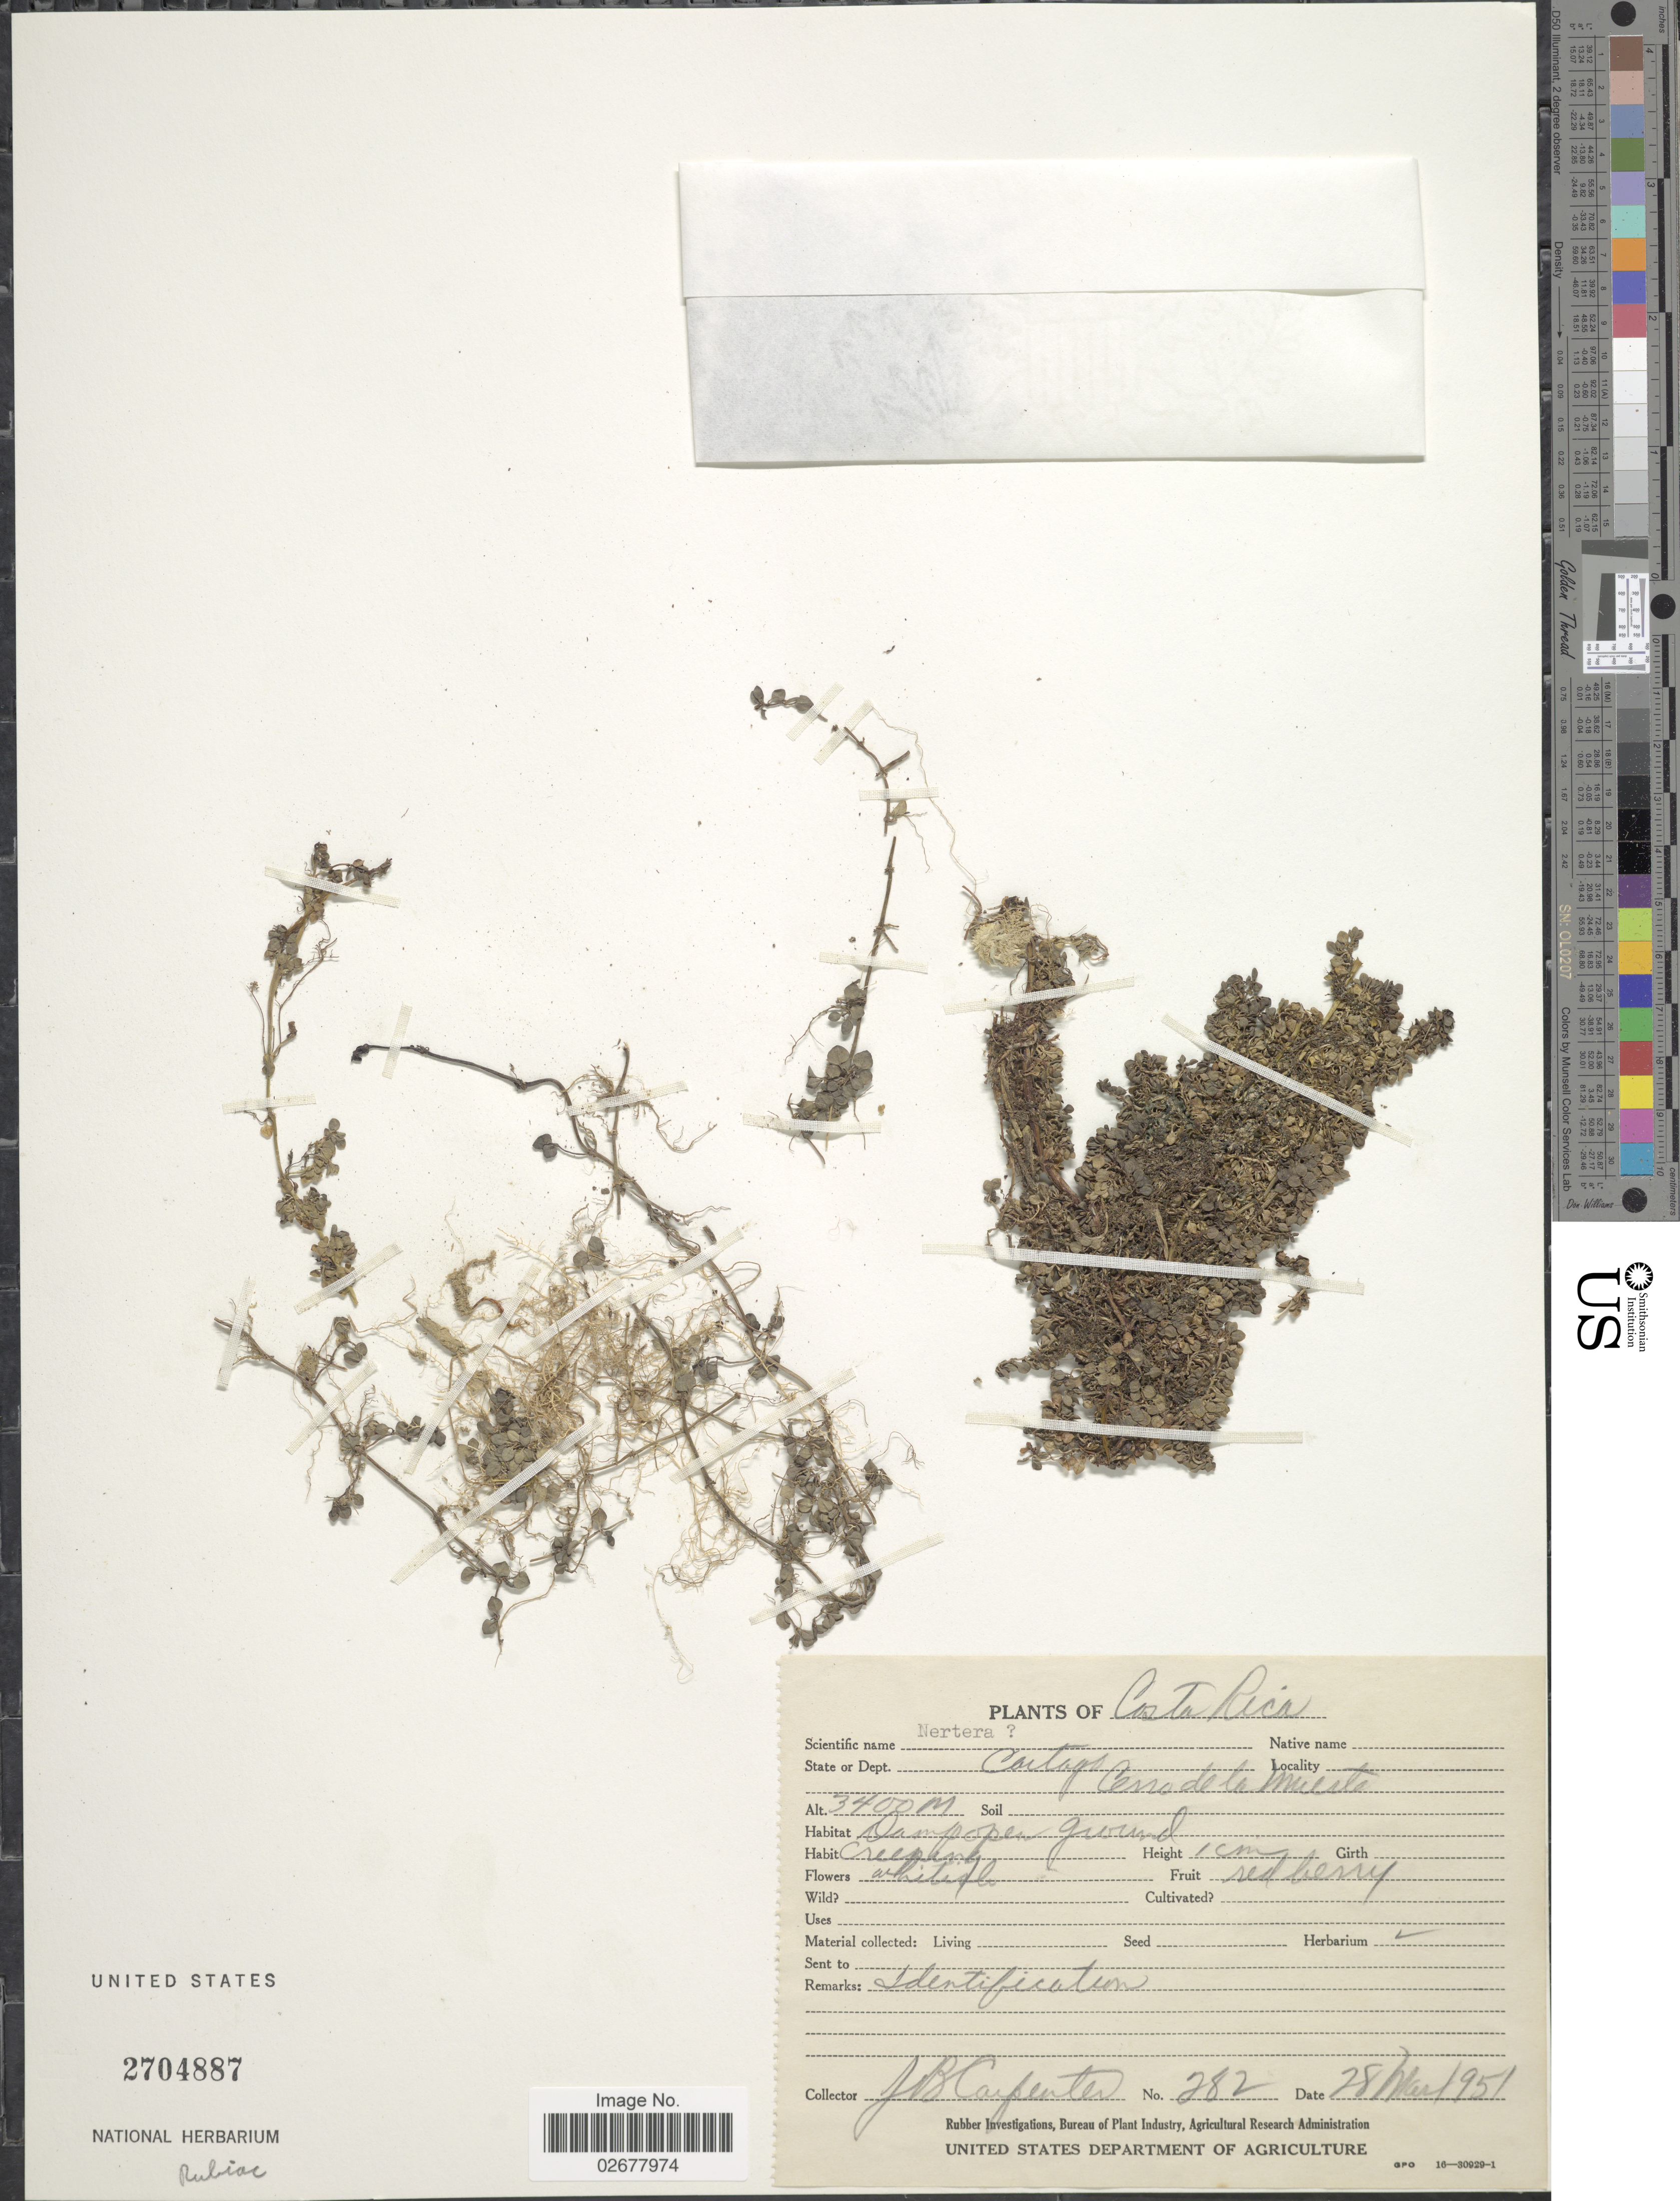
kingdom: Plantae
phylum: Tracheophyta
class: Magnoliopsida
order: Gentianales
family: Rubiaceae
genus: Nertera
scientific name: Nertera depressa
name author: Banks & Sol. ex Gaertn.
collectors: J. Carpenter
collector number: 282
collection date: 1951-03-28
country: Costa Rica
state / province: Cartago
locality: Dep. Cartago, Cerro de la Muerte, Damp open ground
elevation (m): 3400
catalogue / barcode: US 2704887